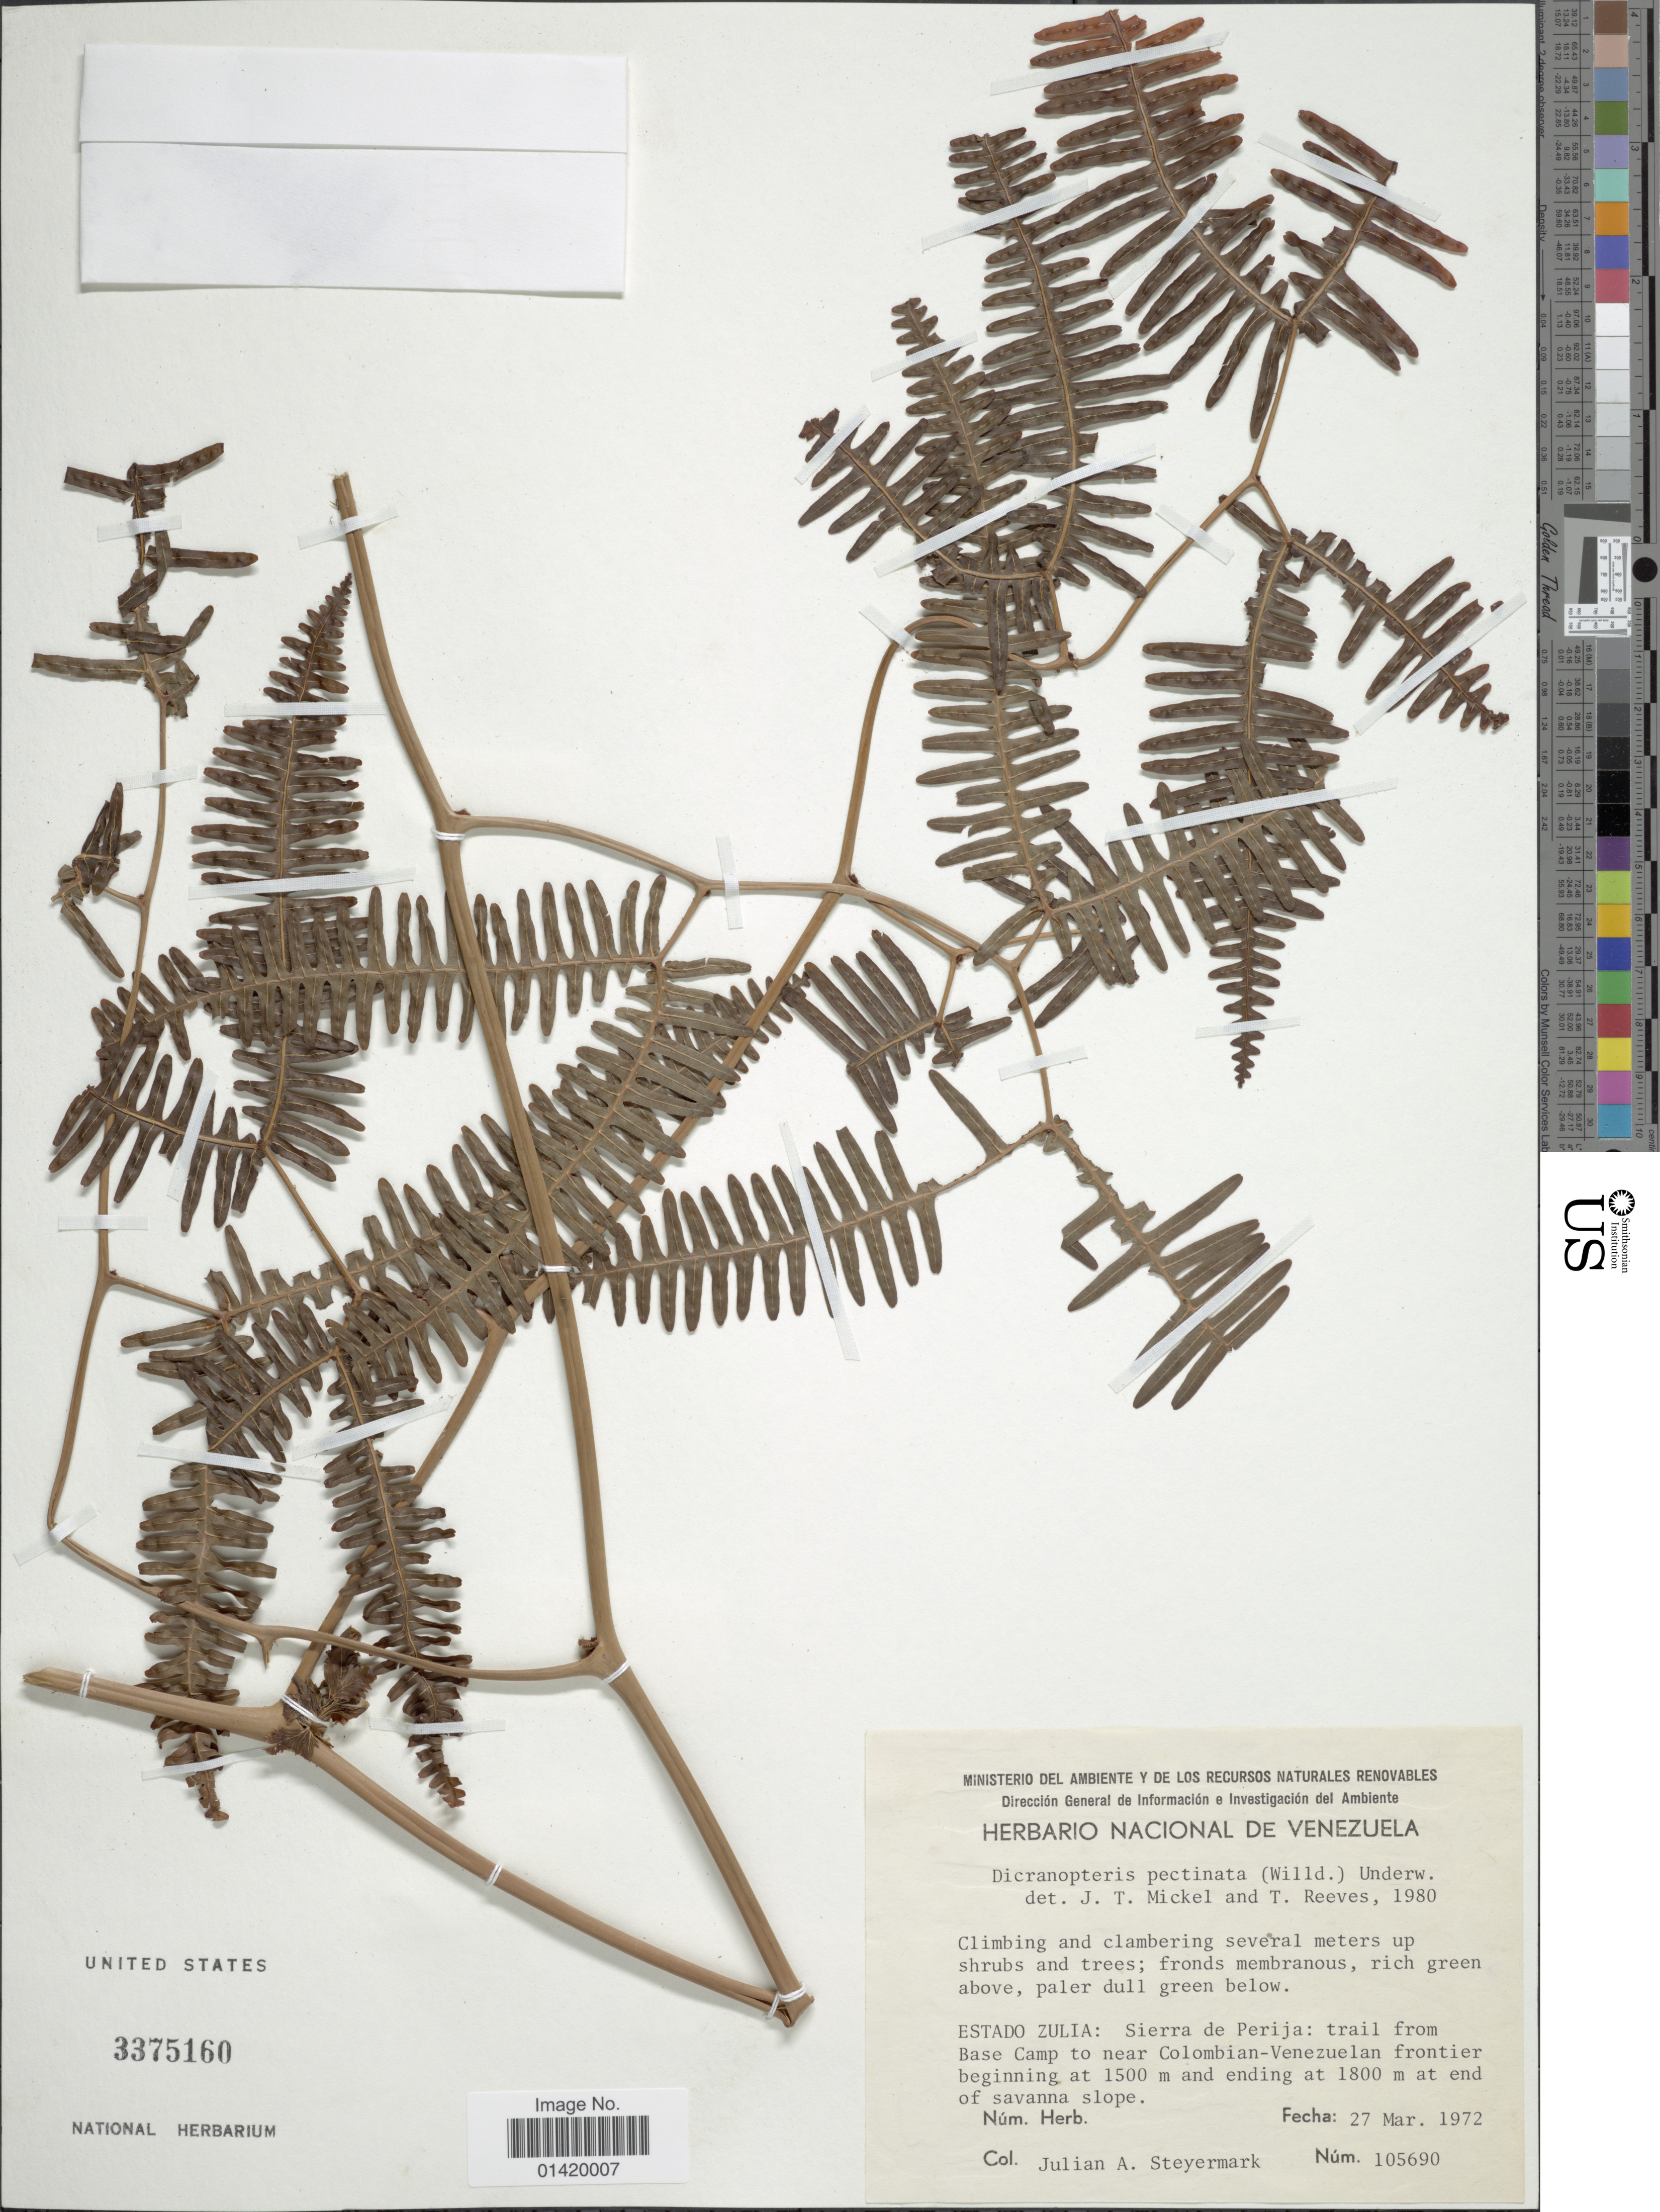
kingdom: Plantae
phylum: Tracheophyta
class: Polypodiopsida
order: Gleicheniales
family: Gleicheniaceae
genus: Gleichenella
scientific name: Gleichenella pectinata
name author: (Willd.) Ching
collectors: J. Steyermark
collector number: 105690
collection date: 1972-03-27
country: Venezuela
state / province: Zulia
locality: Estado Zulia: SIerra de Perija: trail from base Camp to near Colombian-Venezuelan frontier beginning of savnna slope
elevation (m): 1500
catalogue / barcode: US 3375160